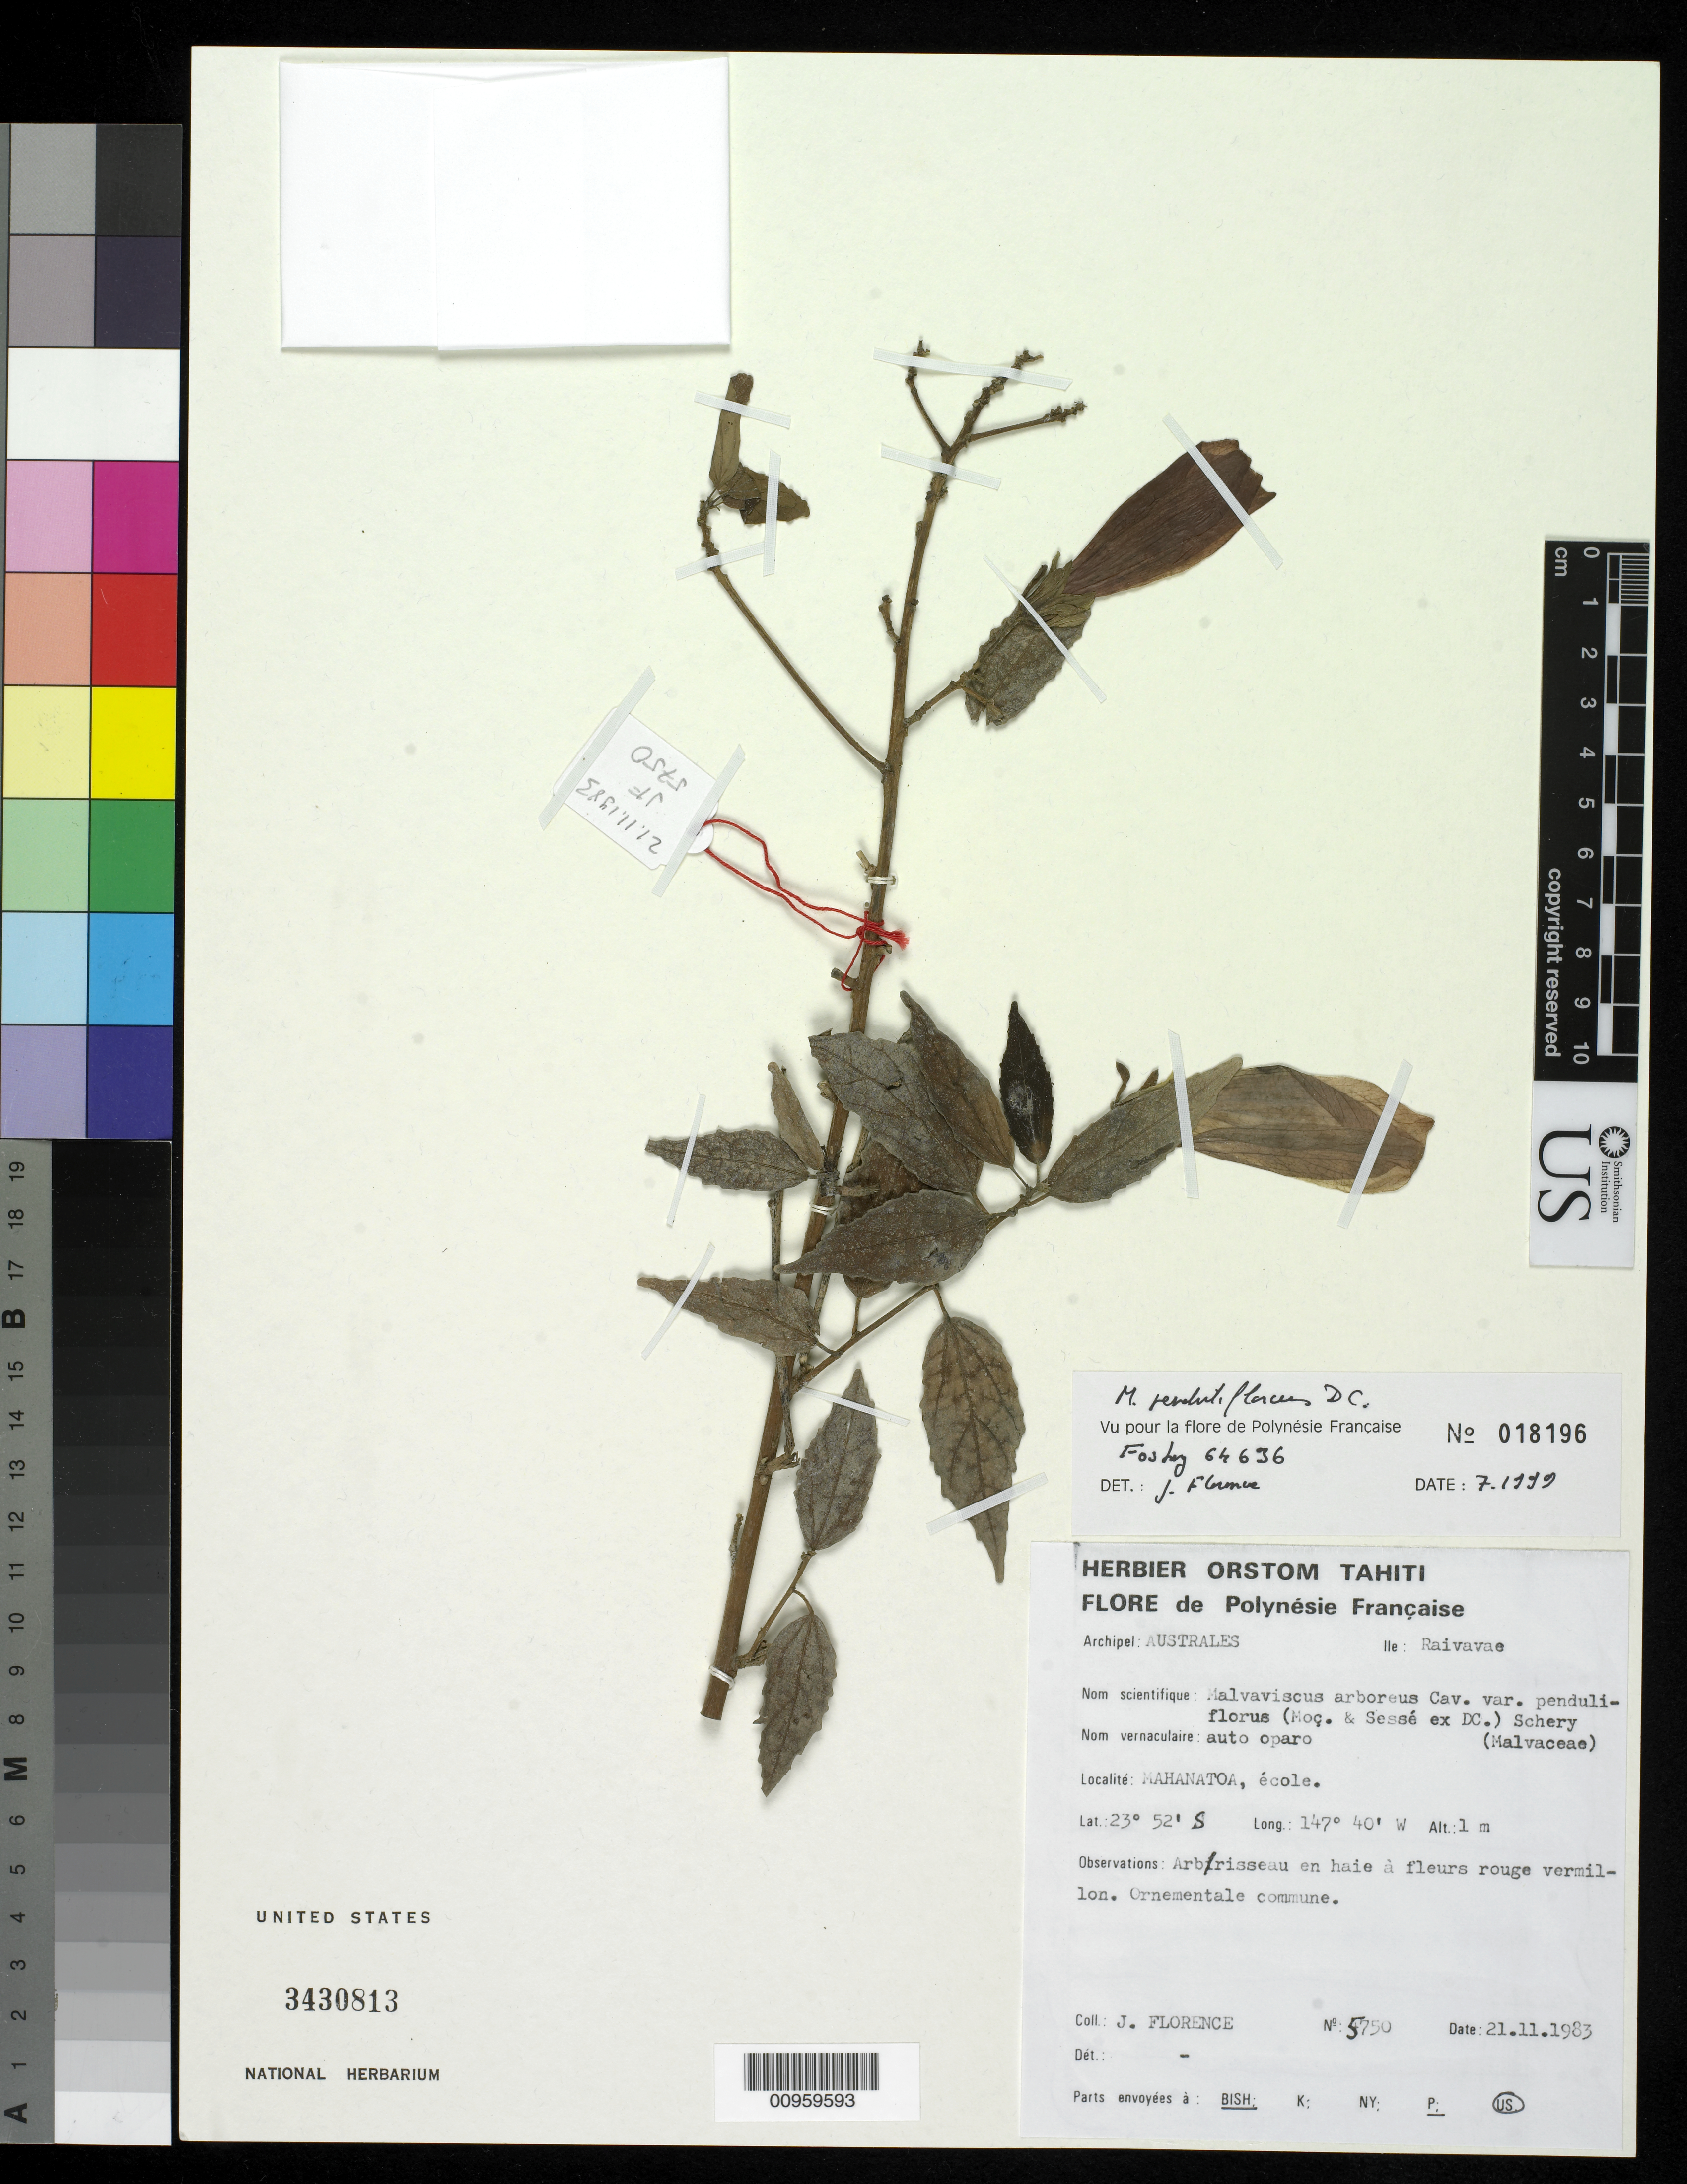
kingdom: Plantae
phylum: Tracheophyta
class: Magnoliopsida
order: Malvales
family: Malvaceae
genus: Malvaviscus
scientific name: Malvaviscus penduliflorus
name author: DC.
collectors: J. Florence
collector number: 5750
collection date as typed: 21 Nov 1983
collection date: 1983-11-21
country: French Polynesia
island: Raivavae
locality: Mahanatoa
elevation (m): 1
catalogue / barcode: US 3430813